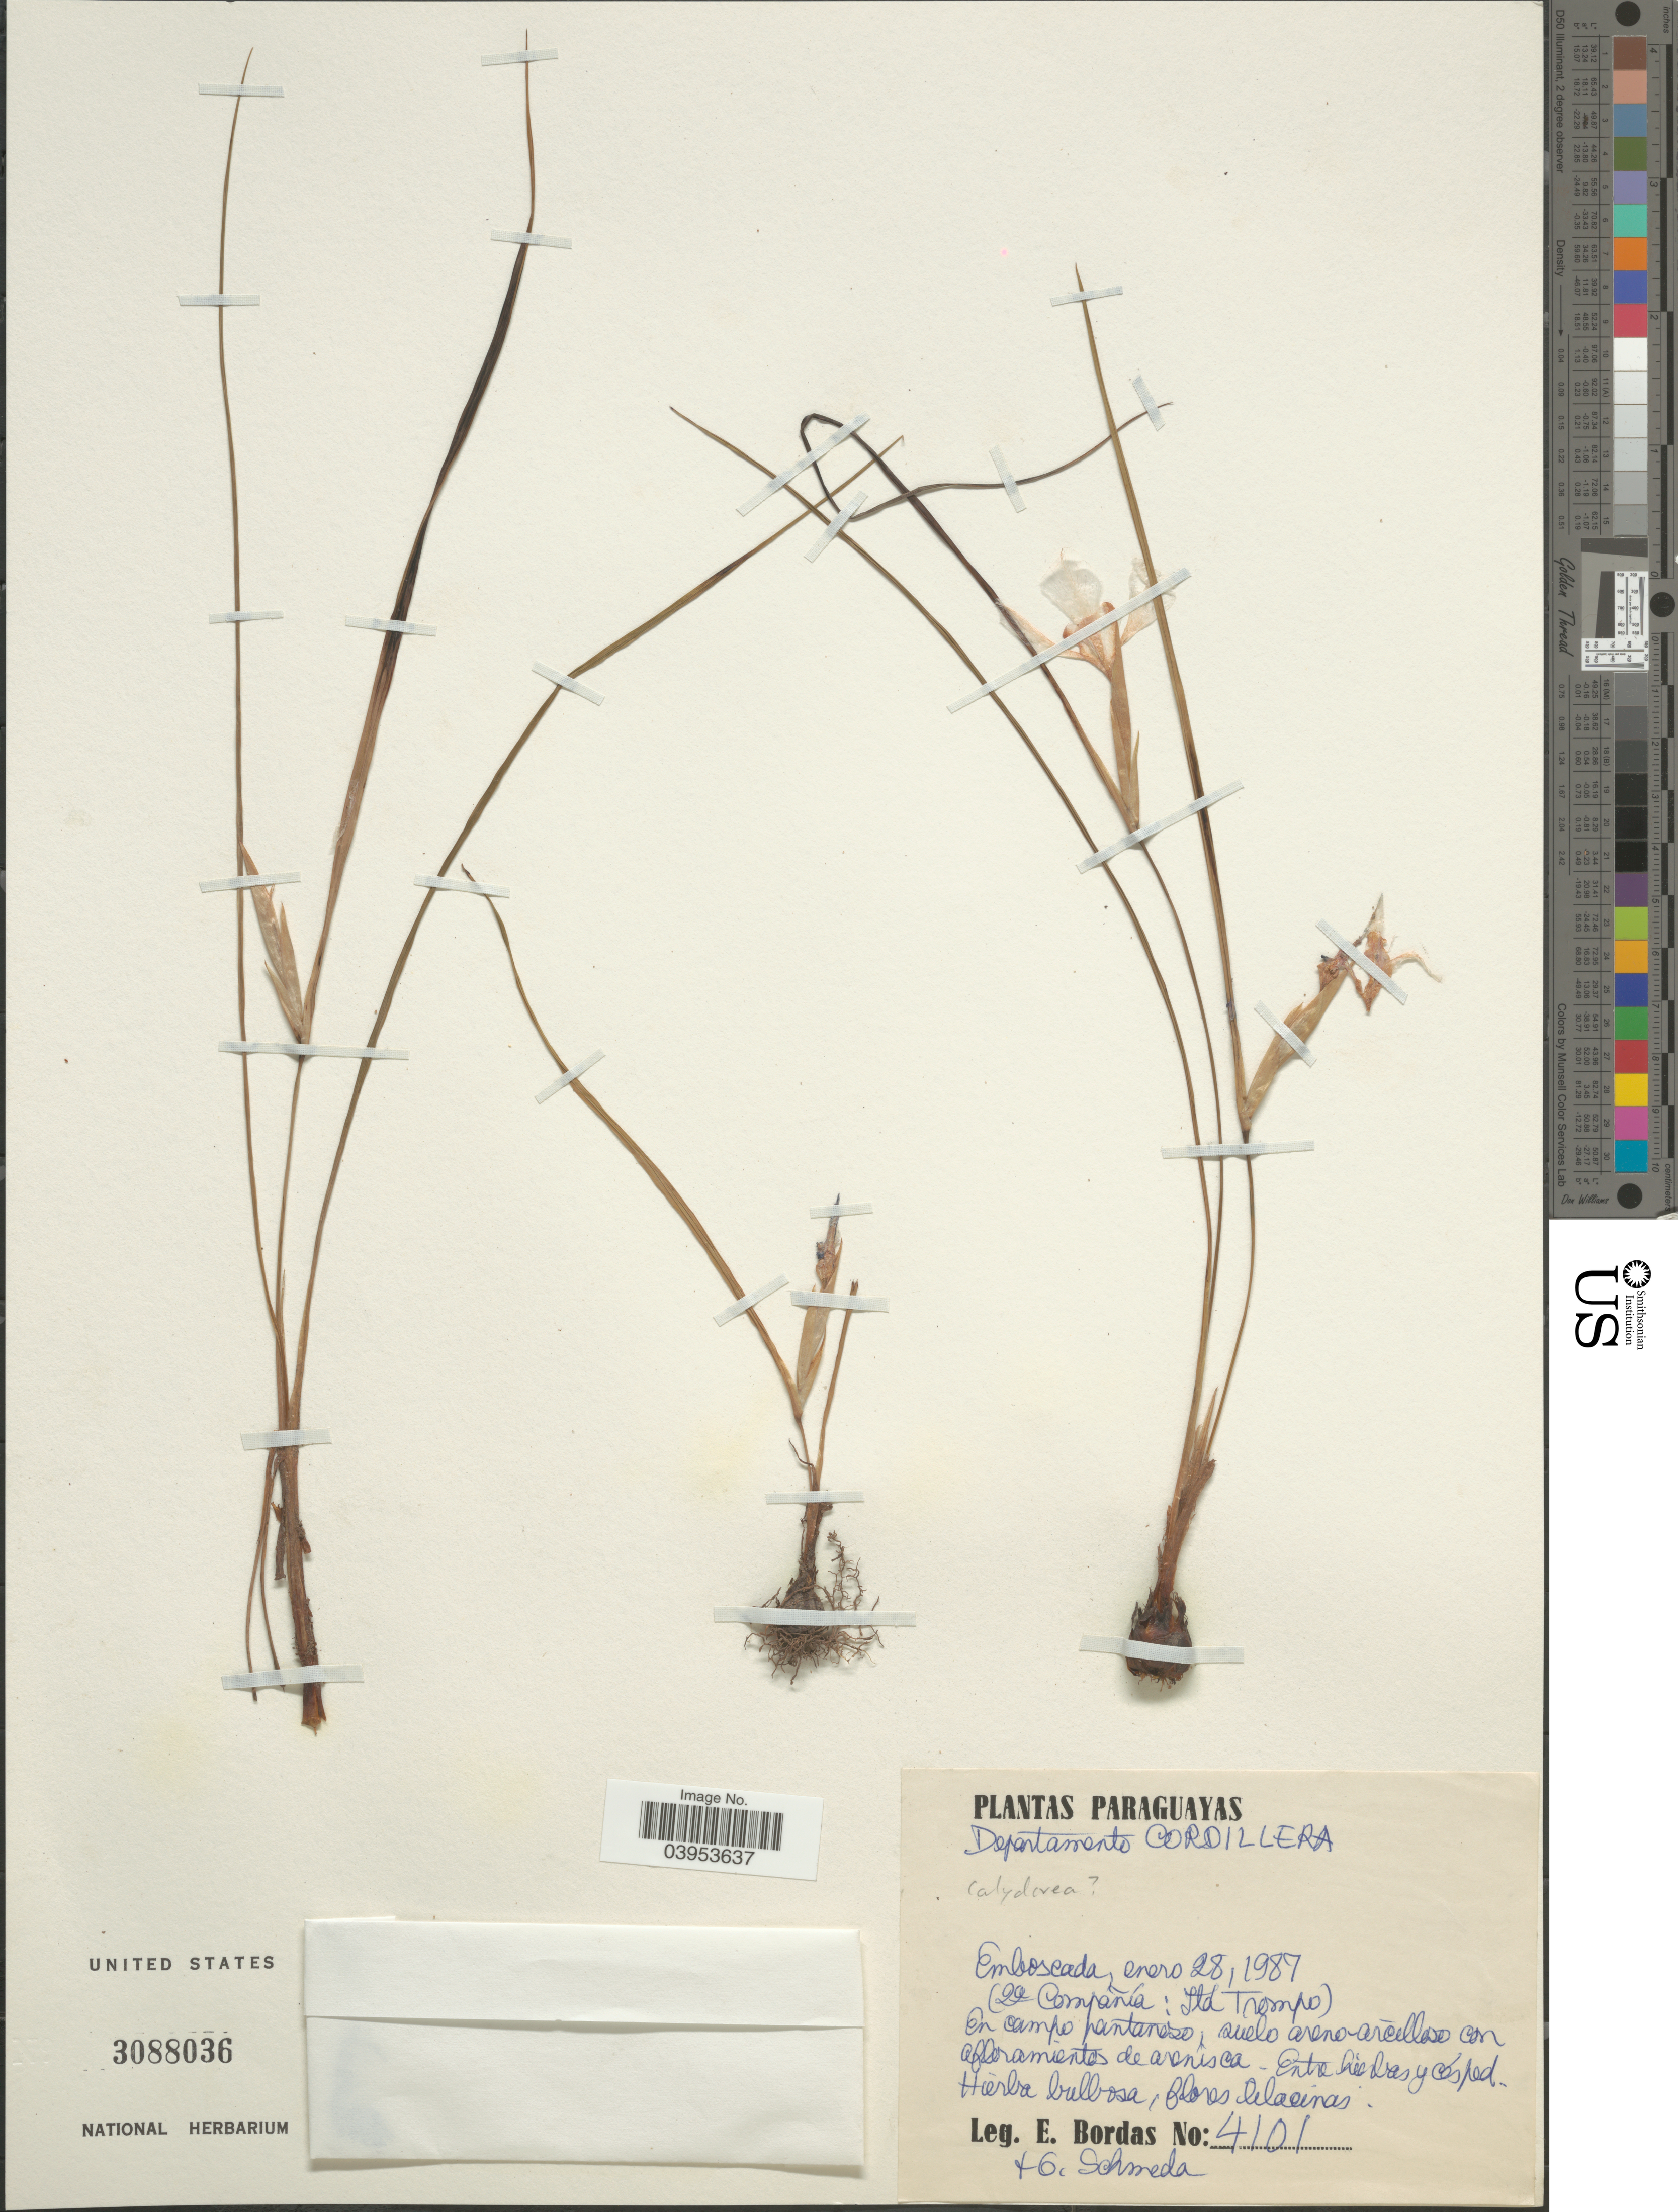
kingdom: Plantae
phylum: Tracheophyta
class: Liliopsida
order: Asparagales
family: Iridaceae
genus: Calydorea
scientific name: Calydorea sp.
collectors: E. Bordas & G. Schmeda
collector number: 4101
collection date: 1987-01-28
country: Paraguay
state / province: Cordillera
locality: Departamento Cordillera. Emboscada. (Da Compañia: Itd Trompo).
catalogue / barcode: US 3088036